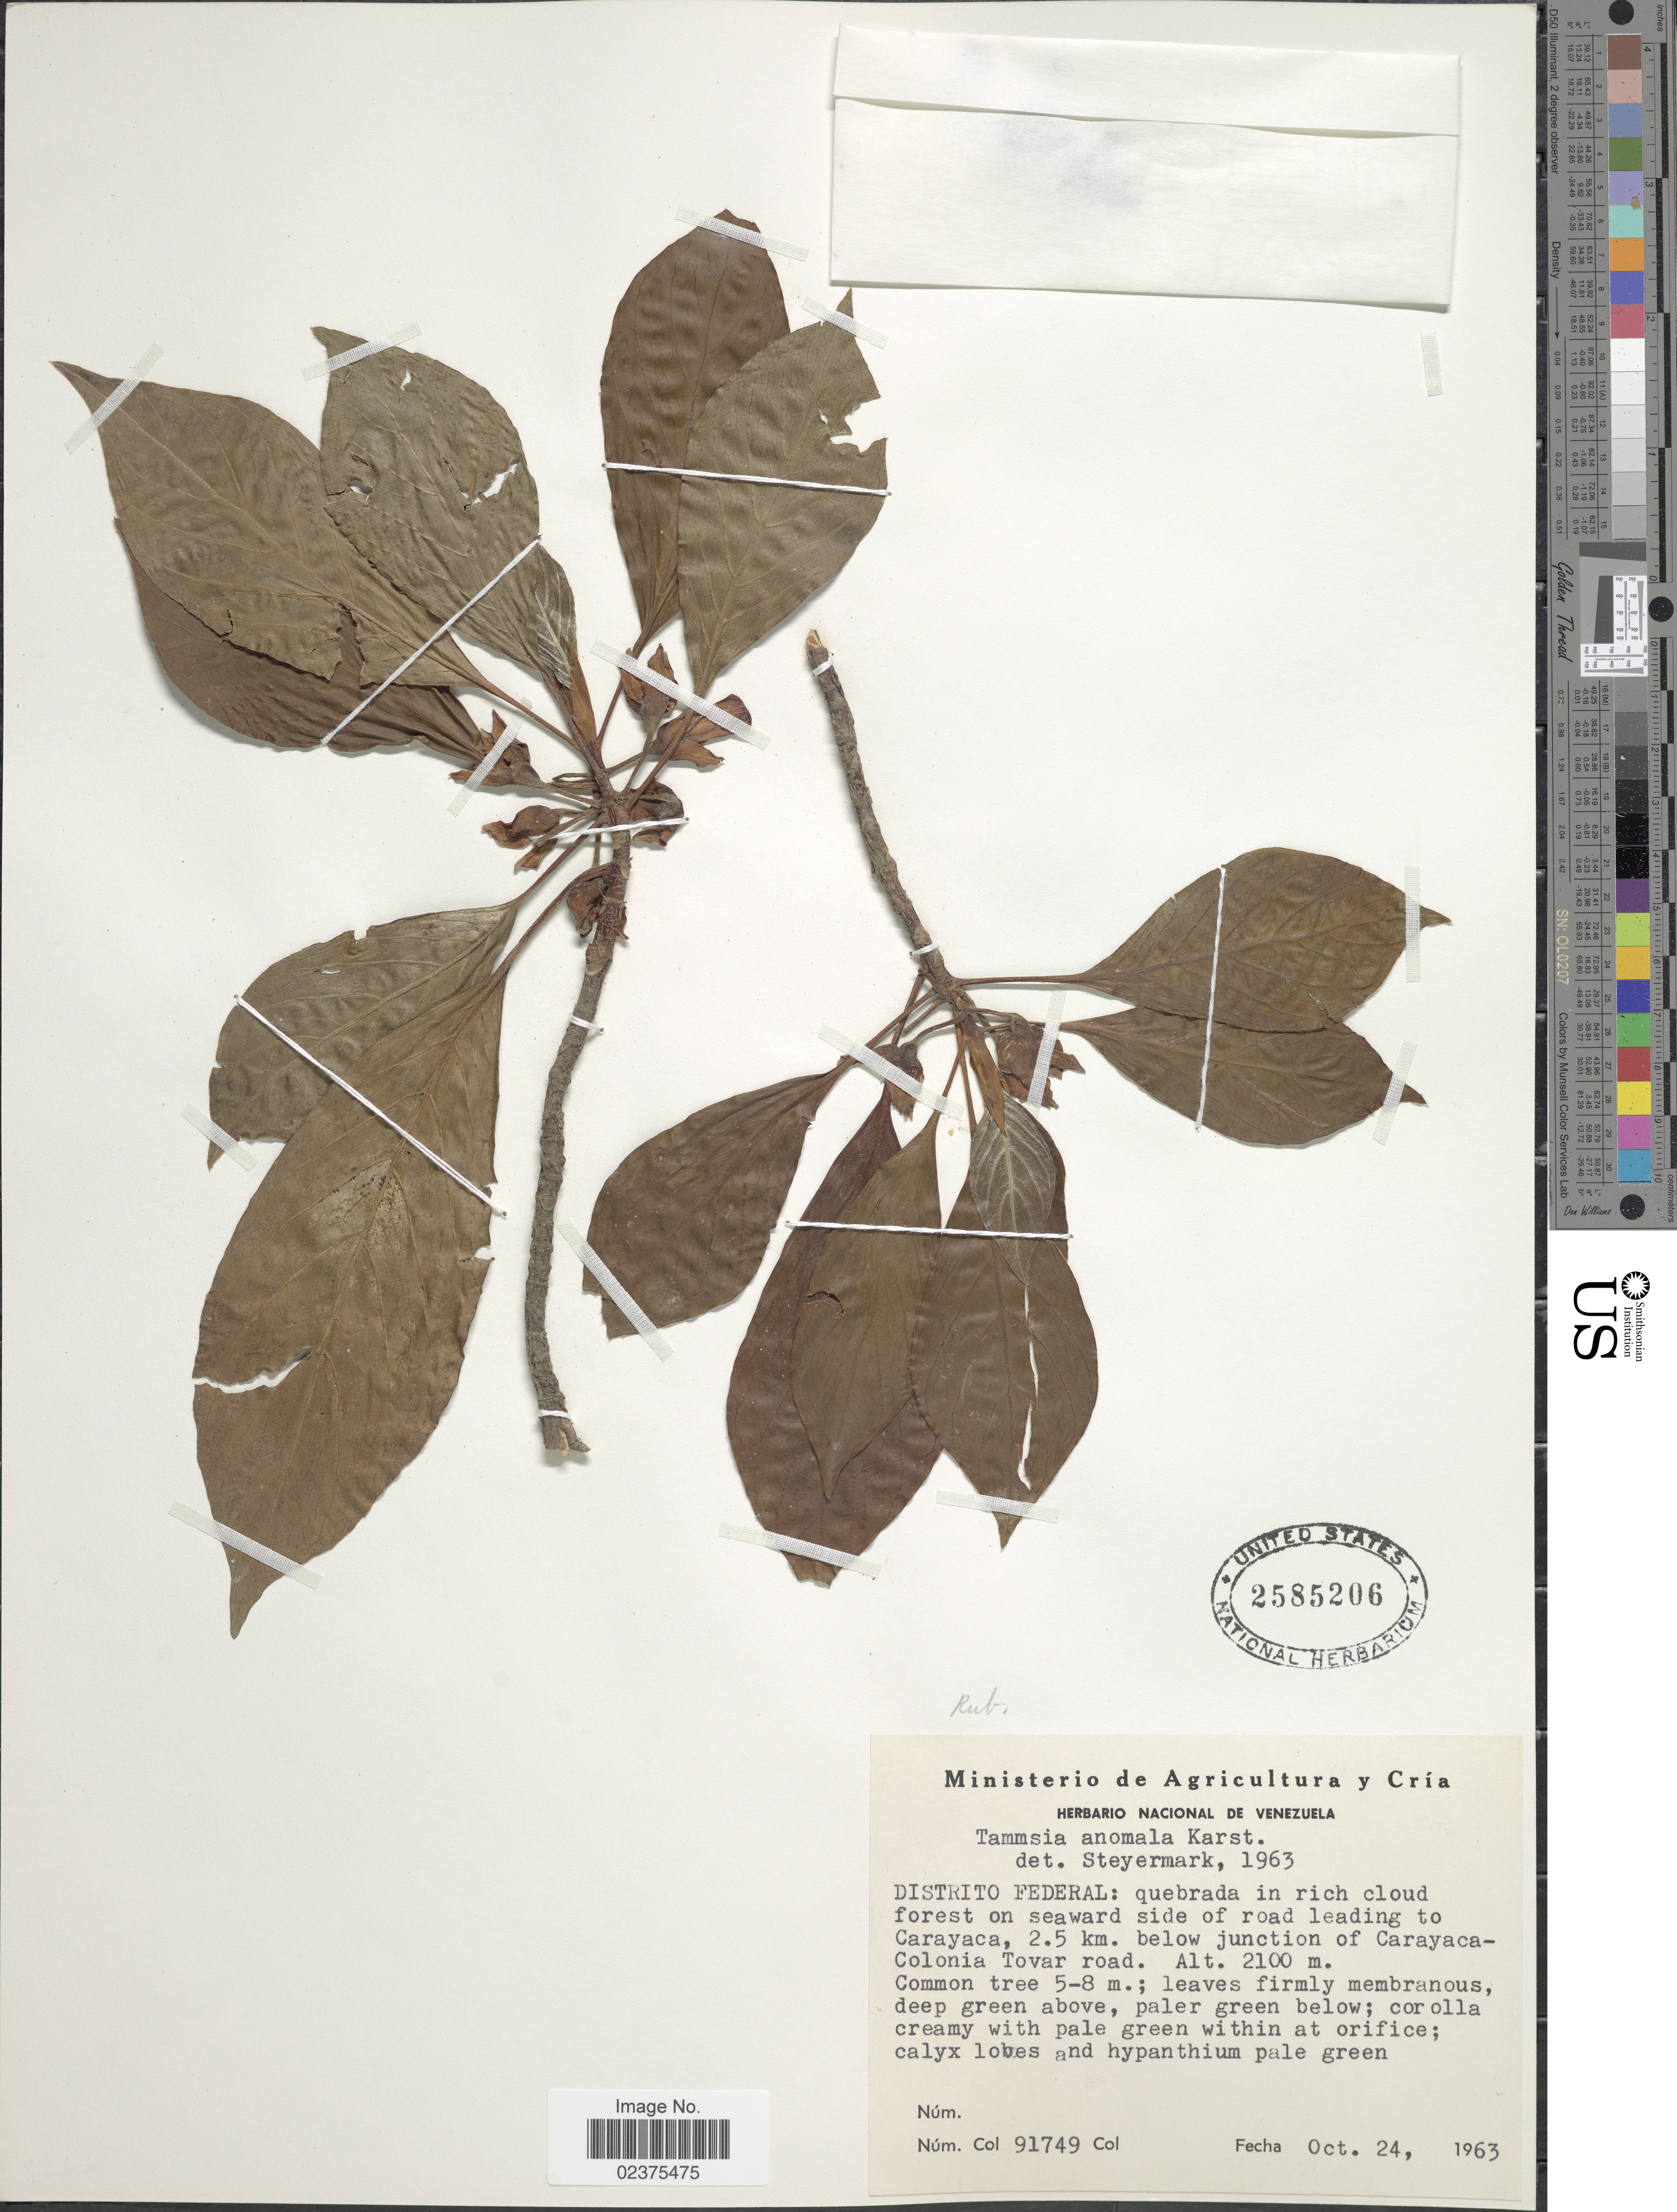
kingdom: Plantae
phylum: Tracheophyta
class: Magnoliopsida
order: Gentianales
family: Rubiaceae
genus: Tammsia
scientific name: Tammsia anomala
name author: (H. Karst.) H. Karst.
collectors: ex herb. Nacional De Venezuela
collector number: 91749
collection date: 1963-10-24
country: Venezuela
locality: Distrito Federal: quebrada in rich cloud forest on seaward side of road leading to Carayaca, 2.5 km. below junction of Carayaca Colonia Tovar road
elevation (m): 2100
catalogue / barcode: US 2585206